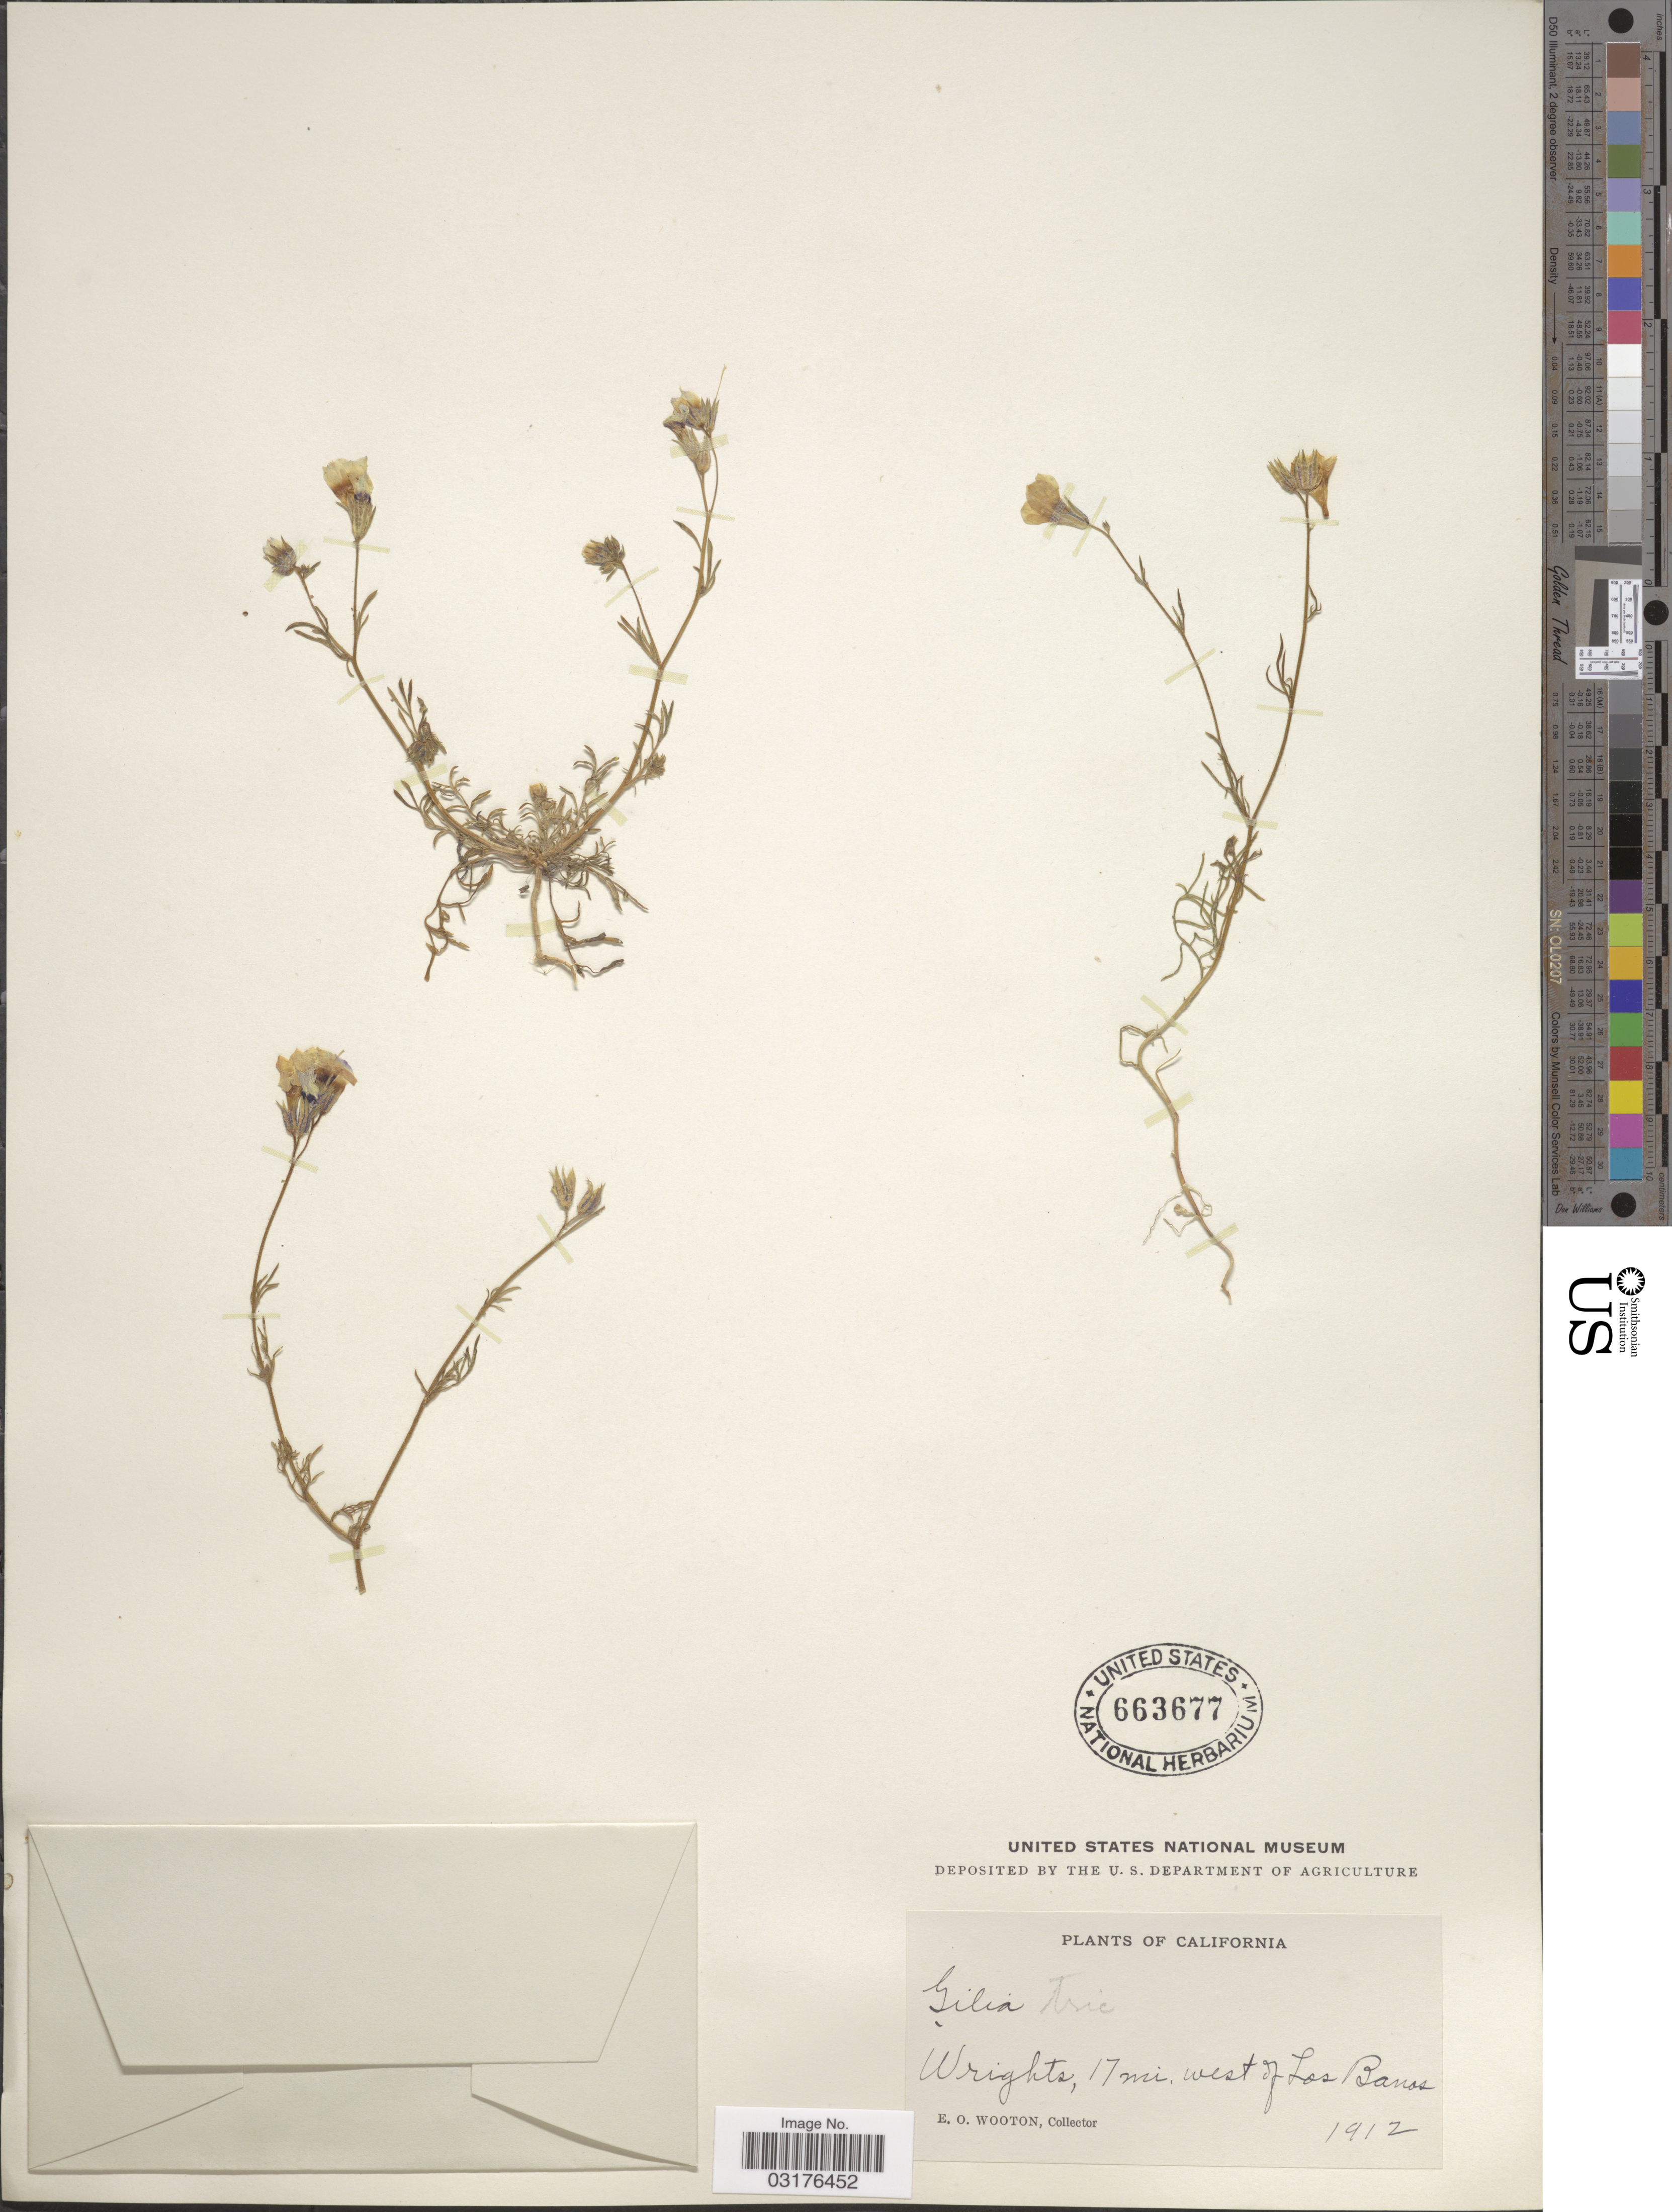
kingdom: Plantae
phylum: Tracheophyta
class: Magnoliopsida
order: Ericales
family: Polemoniaceae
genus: Gilia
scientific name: Gilia tricolor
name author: Benth.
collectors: E. O. Wooton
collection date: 1912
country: United States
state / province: California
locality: Wrights, 17 mi. west of Los Banos.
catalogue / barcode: US 663677